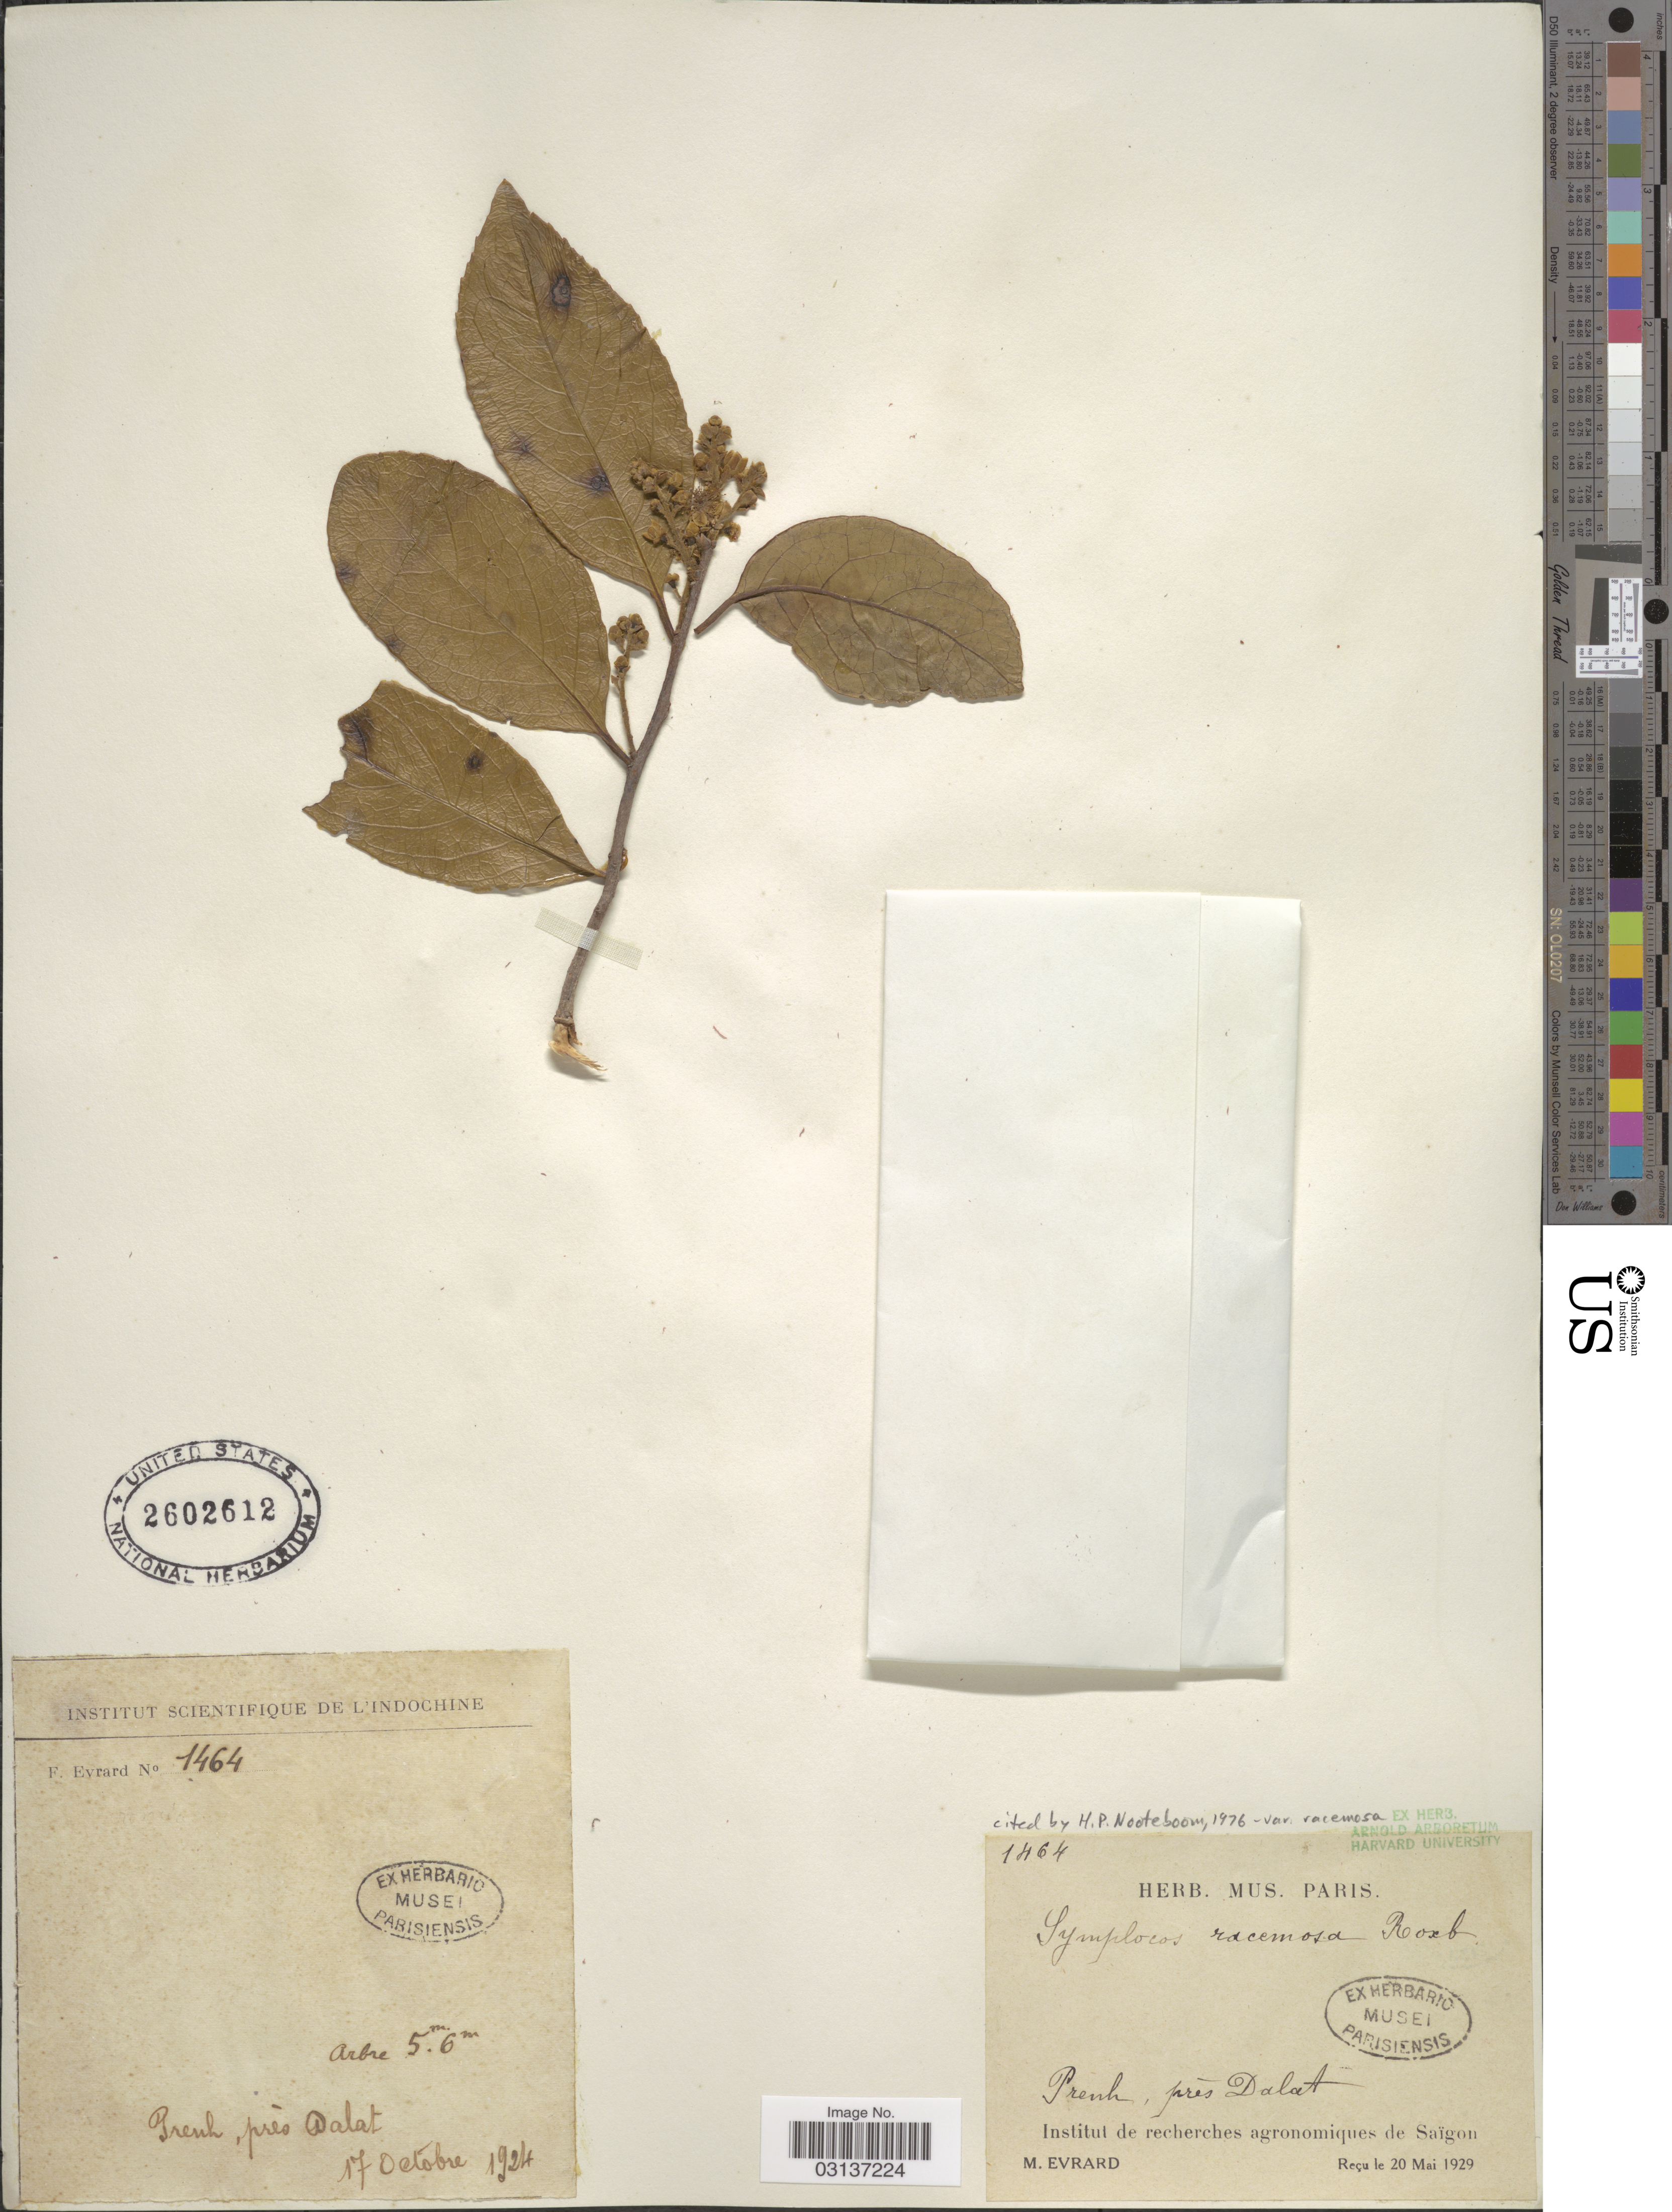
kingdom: Plantae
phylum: Tracheophyta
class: Magnoliopsida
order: Ericales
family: Symplocaceae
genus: Symplocos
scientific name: Symplocos racemosa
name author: Roxb.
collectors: F. Evrard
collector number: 1464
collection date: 1924-10-17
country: Vietnam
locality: Prenh [interpreted], près Dalat.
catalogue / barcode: US 2602612